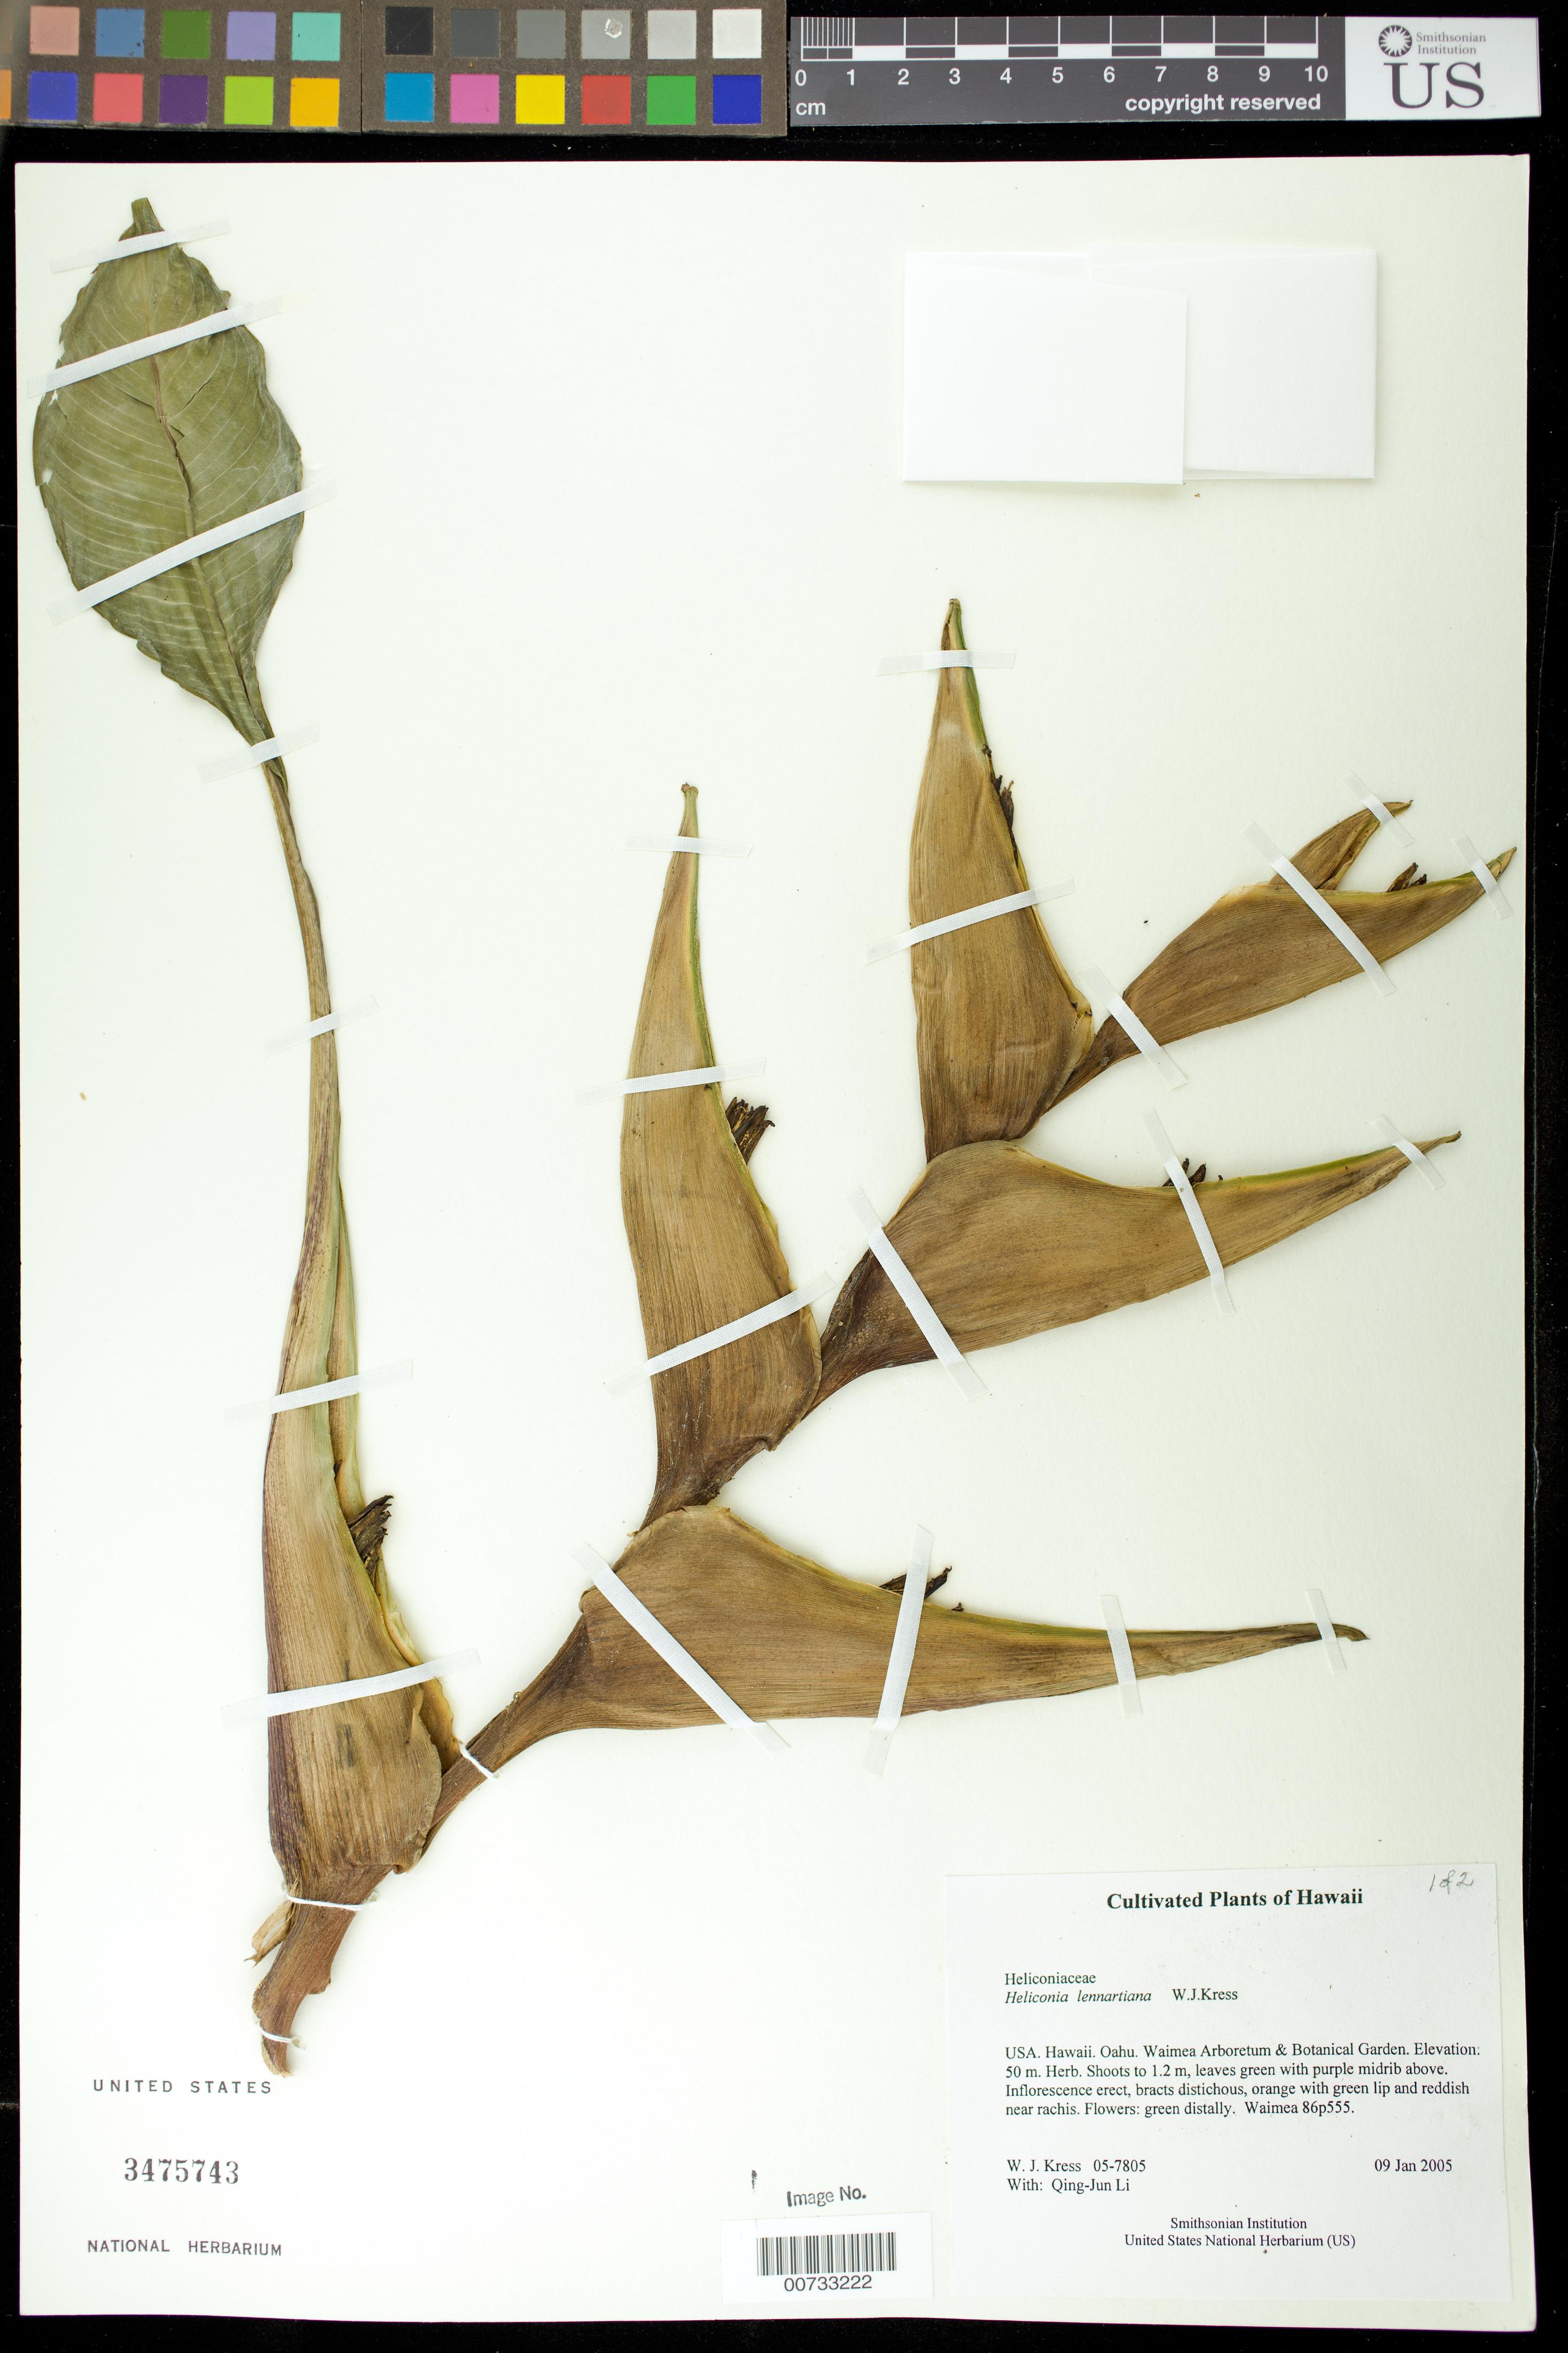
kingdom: Plantae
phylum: Tracheophyta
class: Liliopsida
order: Zingiberales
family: Heliconiaceae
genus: Heliconia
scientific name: Heliconia lennartiana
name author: W.J. Kress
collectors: W. J. Kress & Q. J. Li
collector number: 05-7805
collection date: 2005-01-09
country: United States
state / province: Hawaii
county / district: Kauai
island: Oahu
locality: Waimea Arboretum and Botanical Garden, Haleiwa.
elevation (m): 50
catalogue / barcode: US 3475743